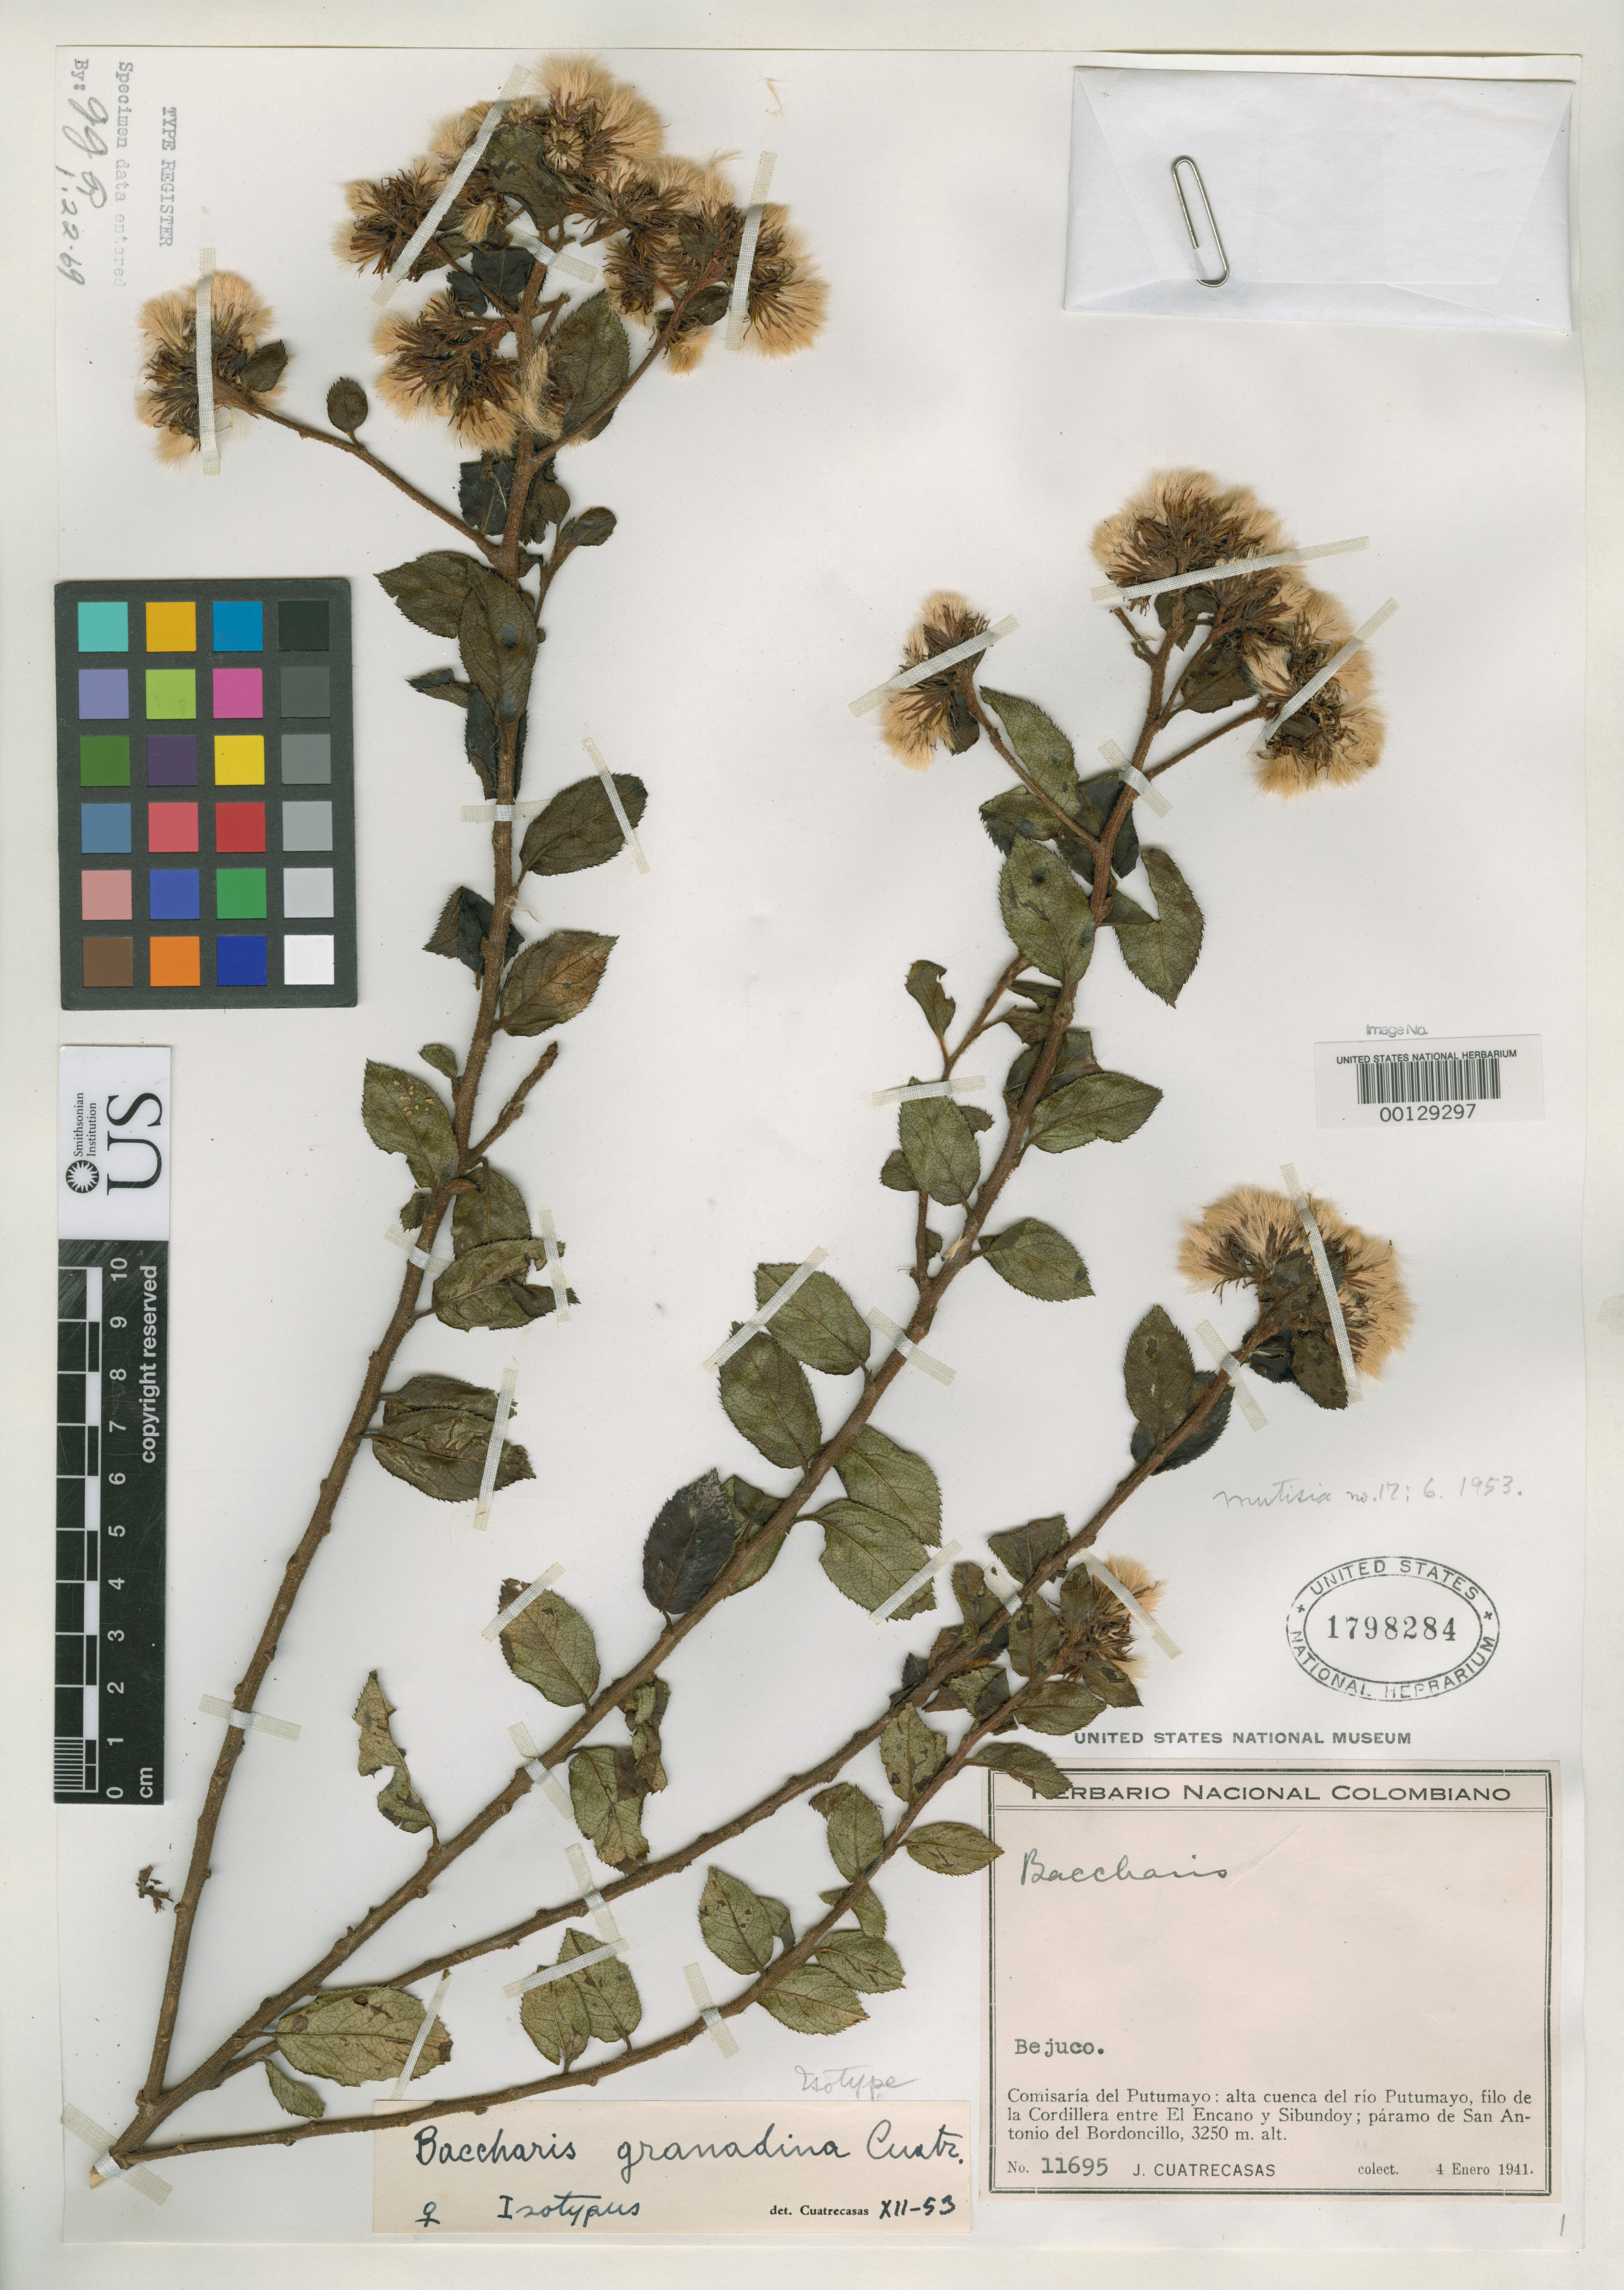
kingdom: Plantae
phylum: Tracheophyta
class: Magnoliopsida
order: Asterales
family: Asteraceae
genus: Baccharis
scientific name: Baccharis granadina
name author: Cuatrec.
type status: Isotype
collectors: J. Cuatrecasas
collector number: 11695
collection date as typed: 04 Jan 1941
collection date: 1941-01-04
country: Colombia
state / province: Putumayo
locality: Between El Encaño and Sibundoy.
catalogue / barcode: US 1798284